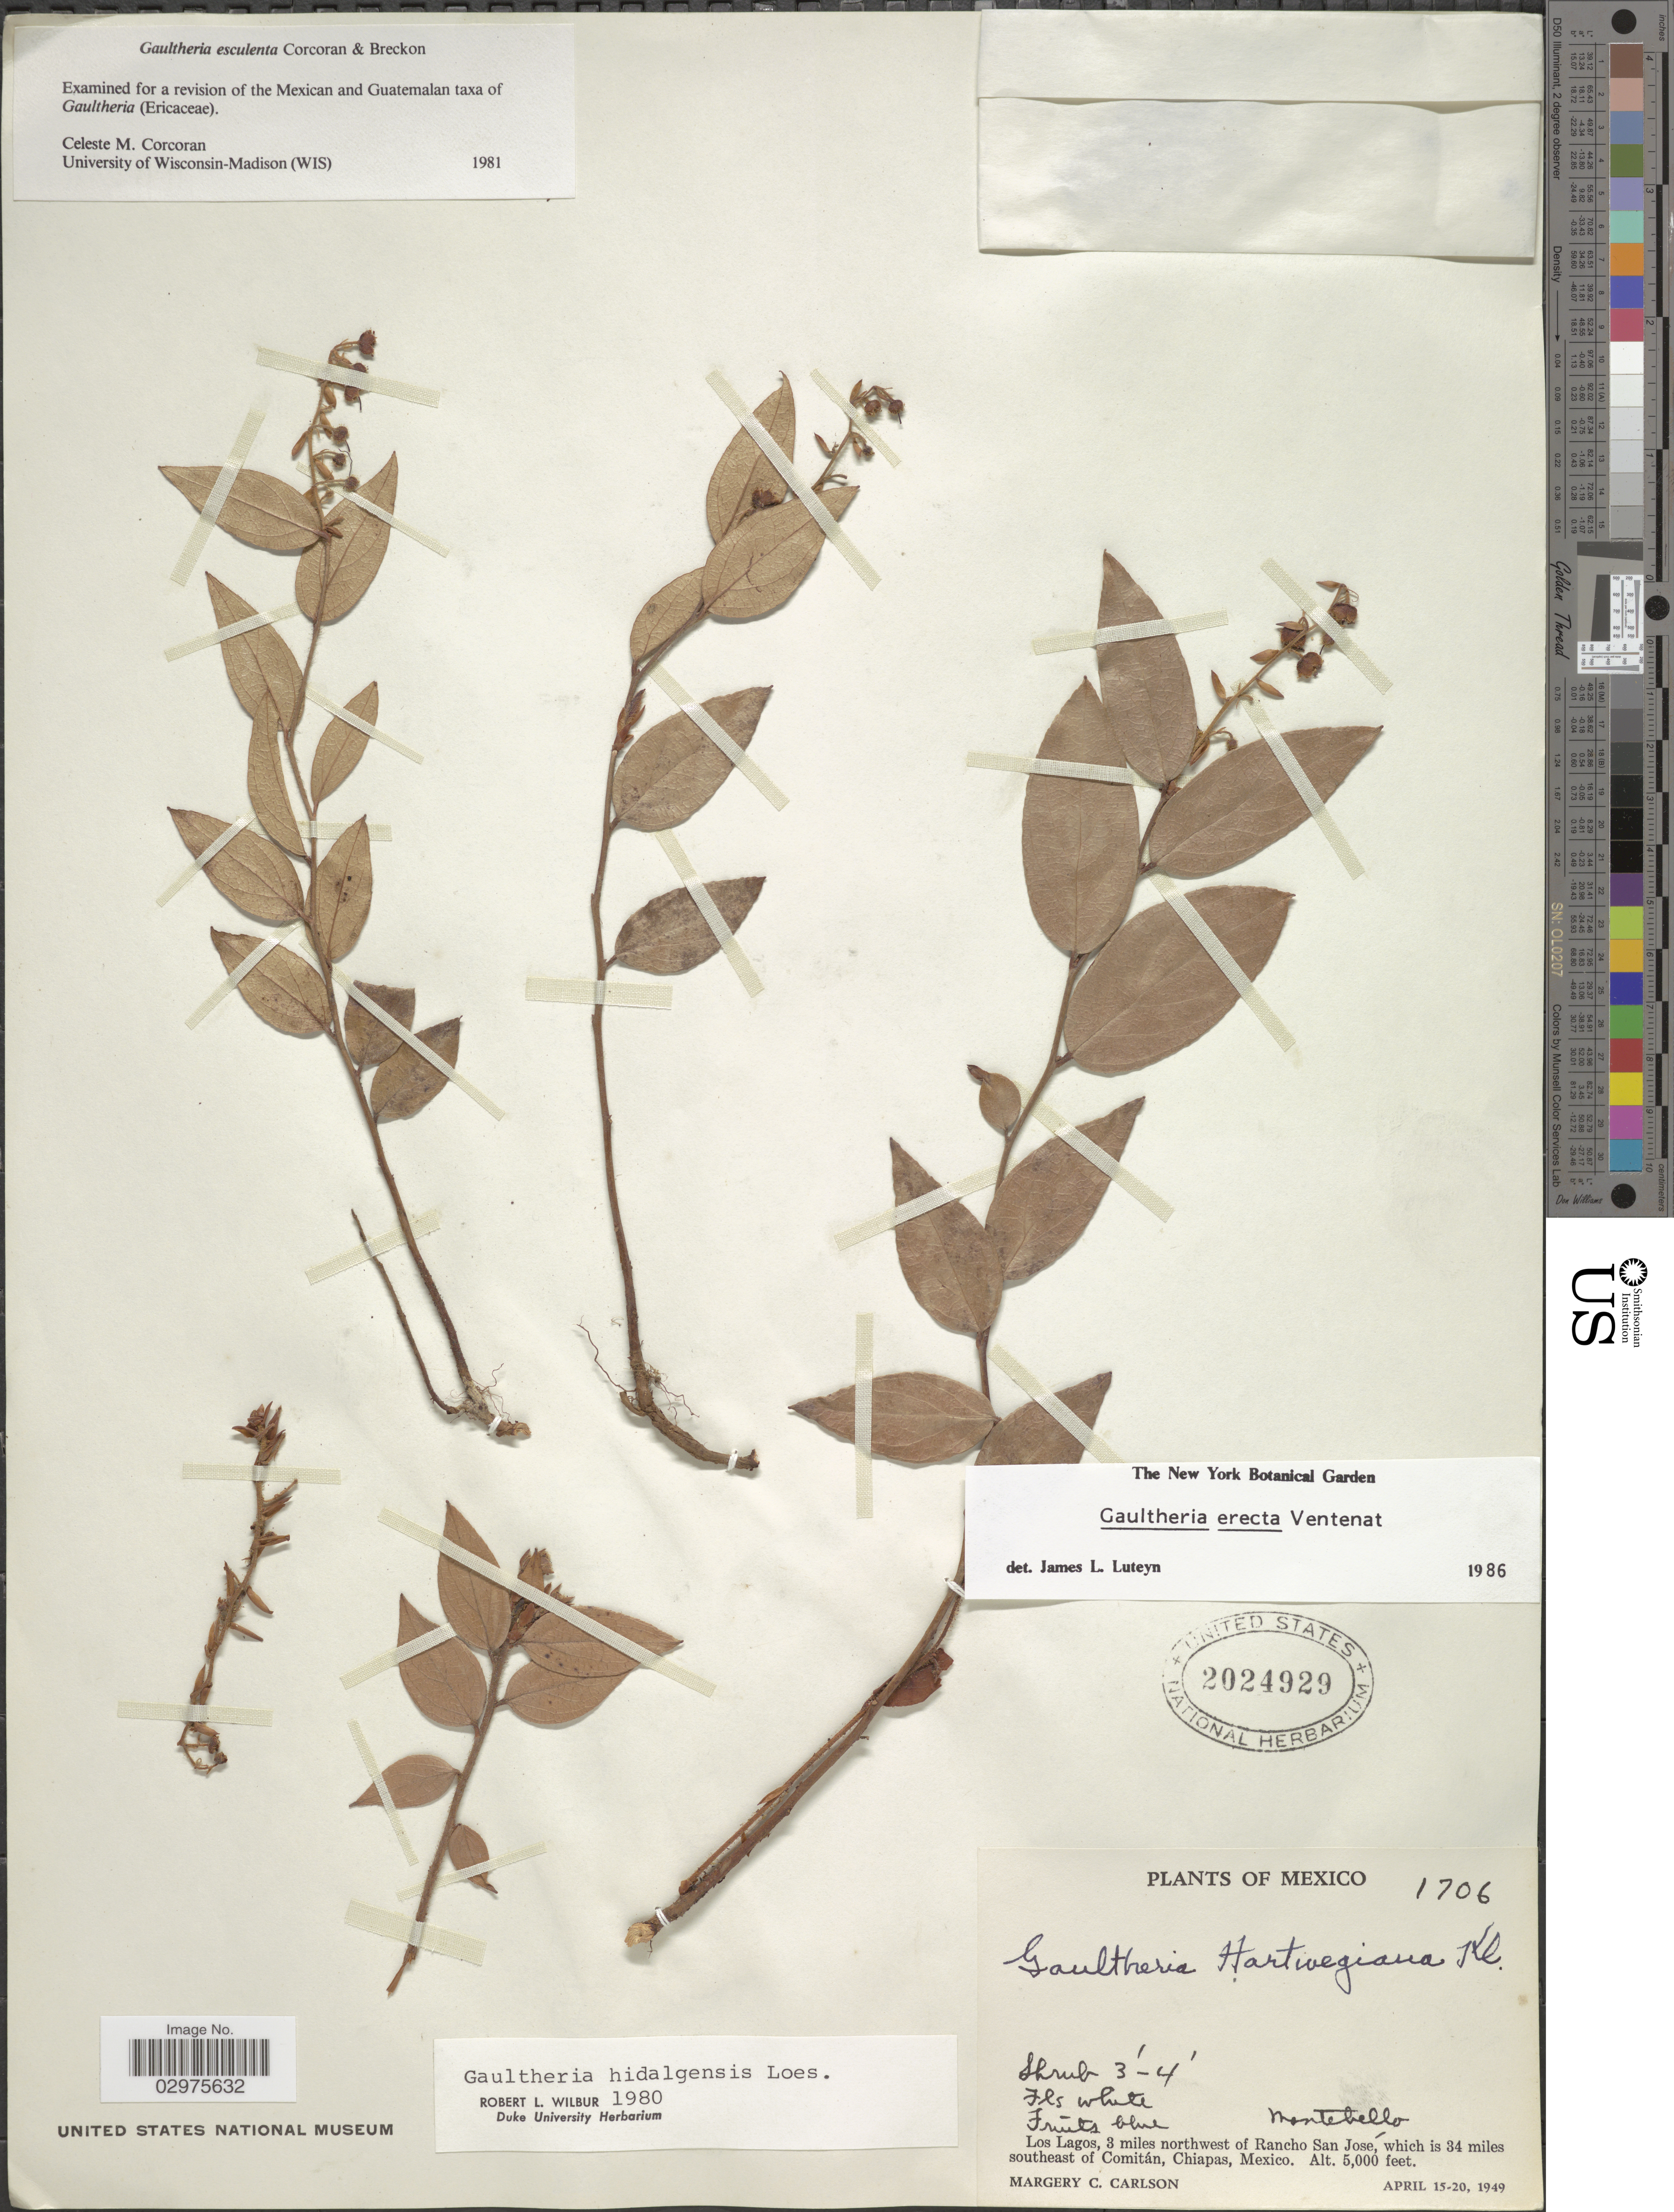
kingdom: Plantae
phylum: Tracheophyta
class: Magnoliopsida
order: Ericales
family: Ericaceae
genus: Gaultheria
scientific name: Gaultheria erecta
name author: Vent.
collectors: M. C. Carlson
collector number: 1706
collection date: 1949-04-15/1949-04-20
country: Mexico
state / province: Chiapas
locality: Los Lagos, 3 miles northwest of Rancho San José, which is 34 miles southeast of Comitán.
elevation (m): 1524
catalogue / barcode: US 2024929